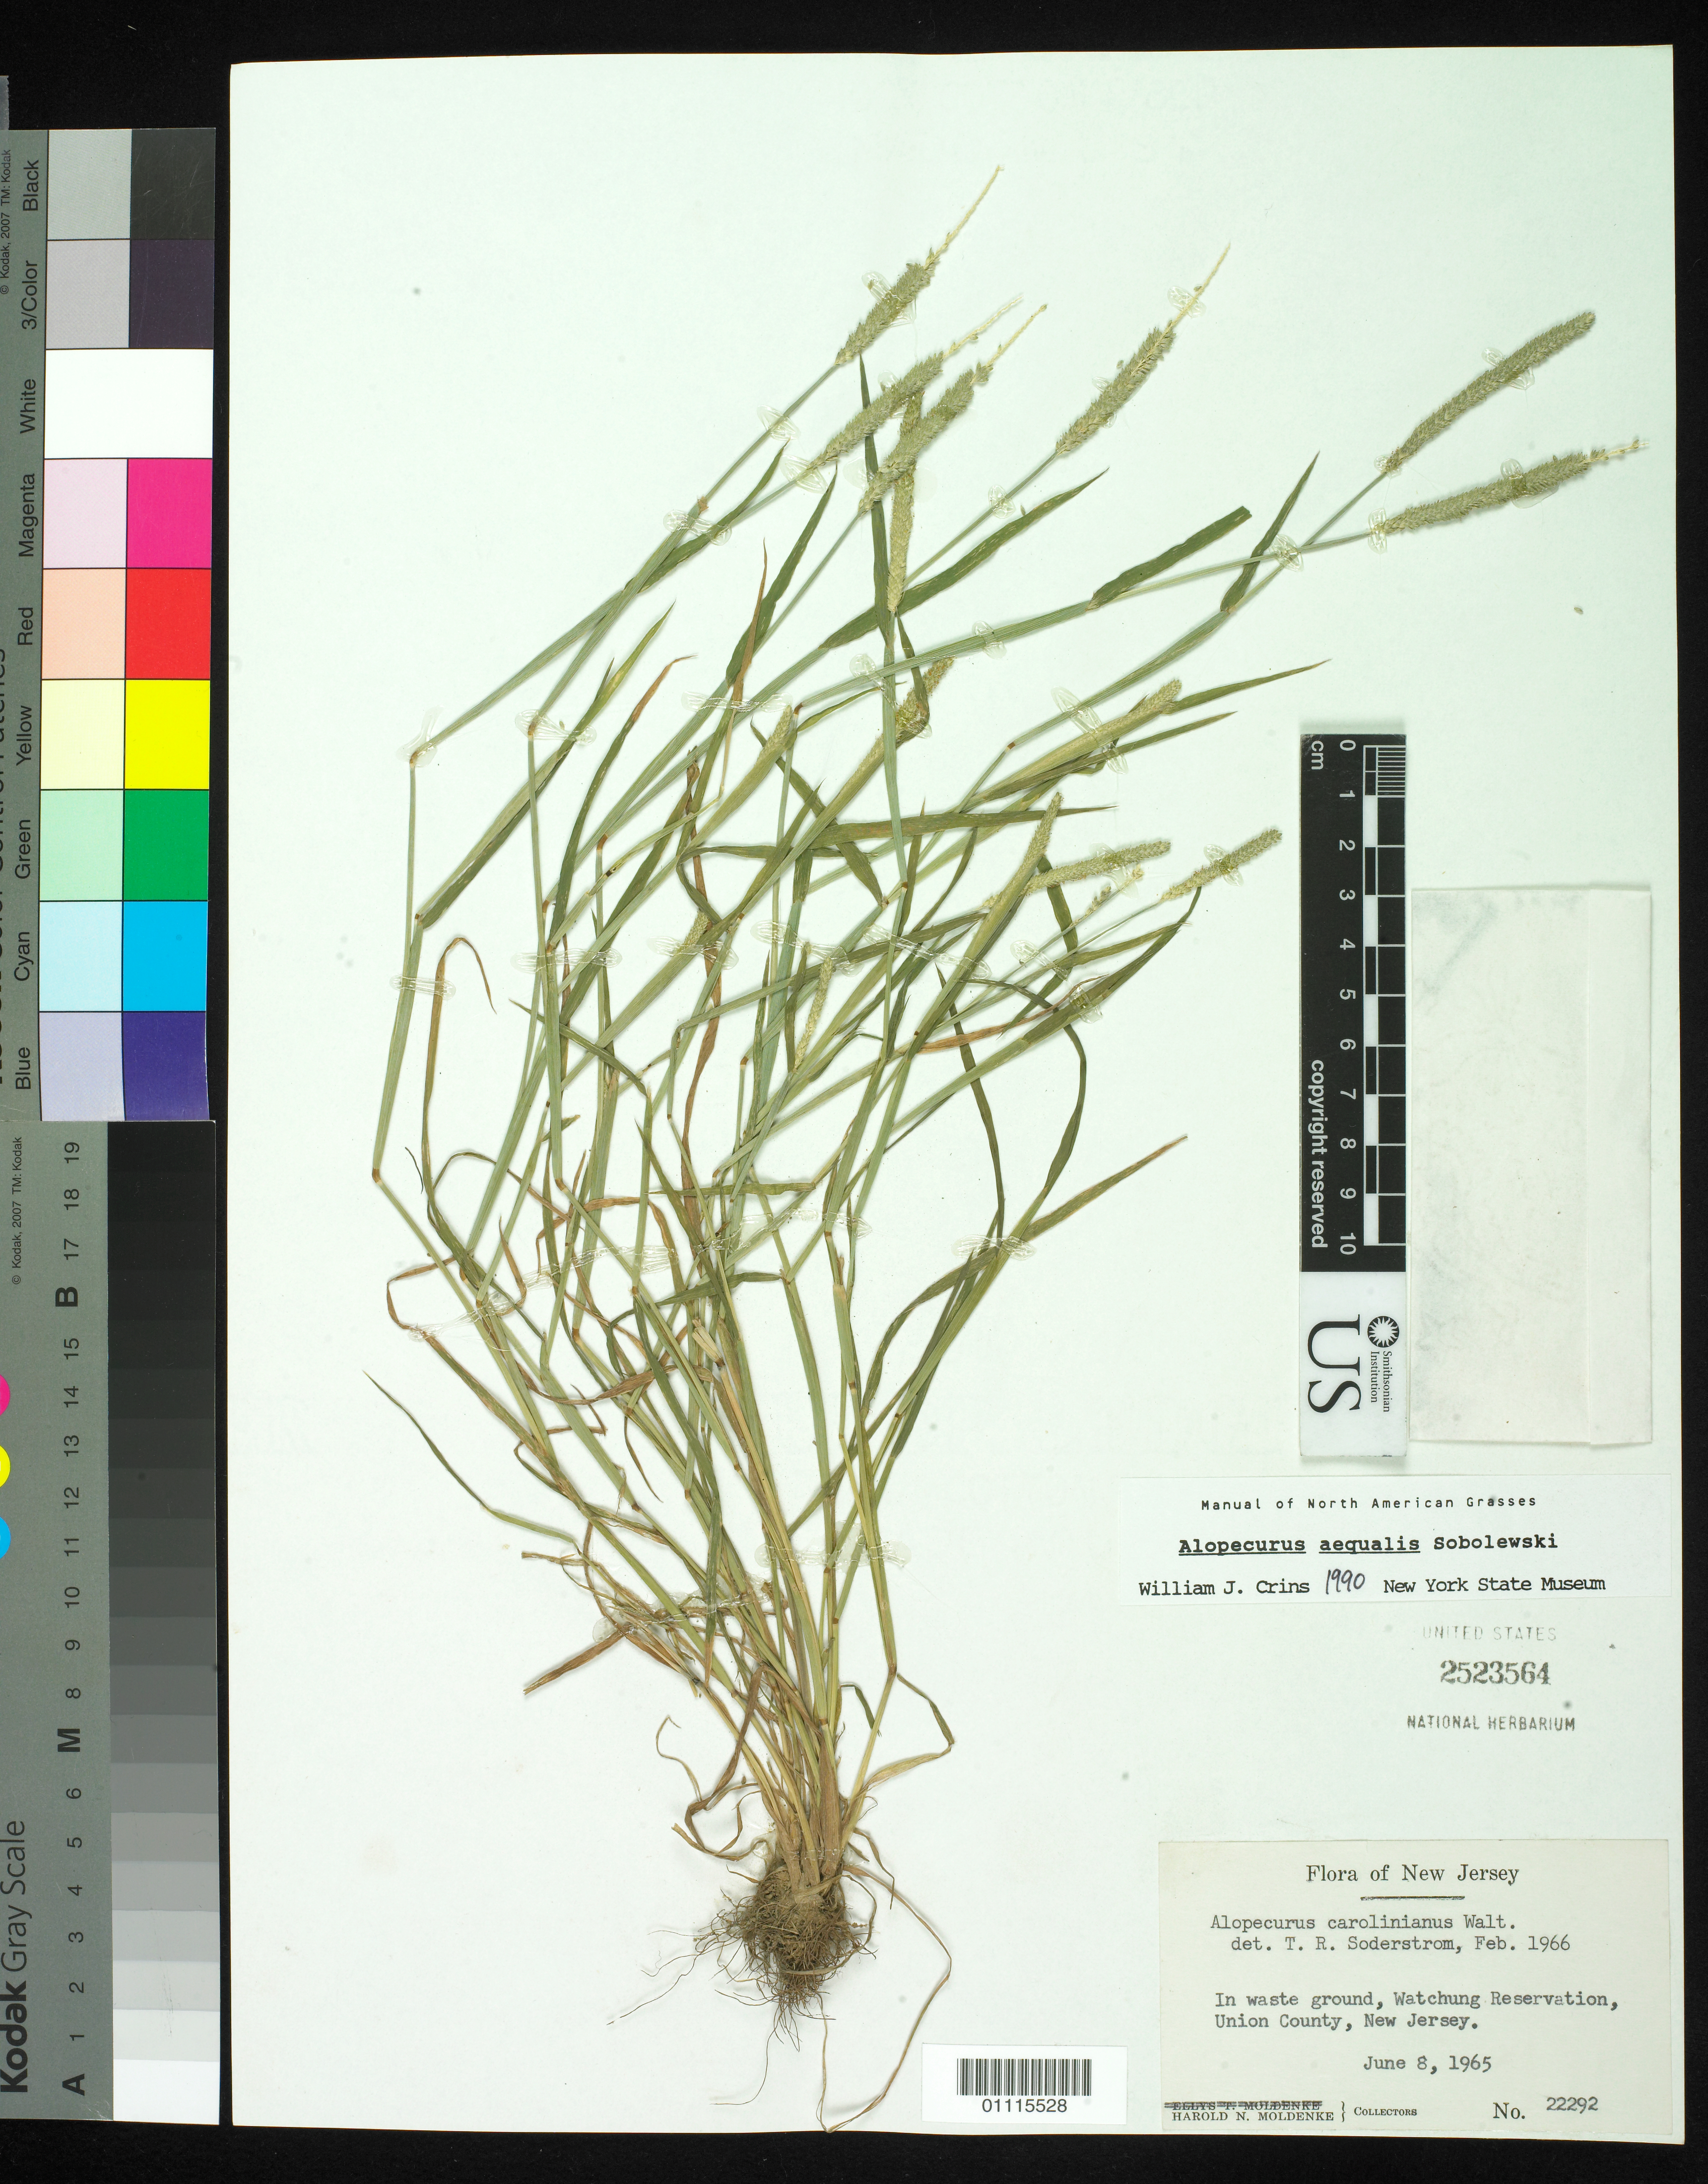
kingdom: Plantae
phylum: Tracheophyta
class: Liliopsida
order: Poales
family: Poaceae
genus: Alopecurus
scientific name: Alopecurus aequalis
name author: Sobol.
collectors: H. N. Moldenke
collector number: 22292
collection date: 1965-06-08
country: United States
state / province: New jersey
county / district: Union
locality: Watchung Reservation.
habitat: In waste ground.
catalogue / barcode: US 2523564